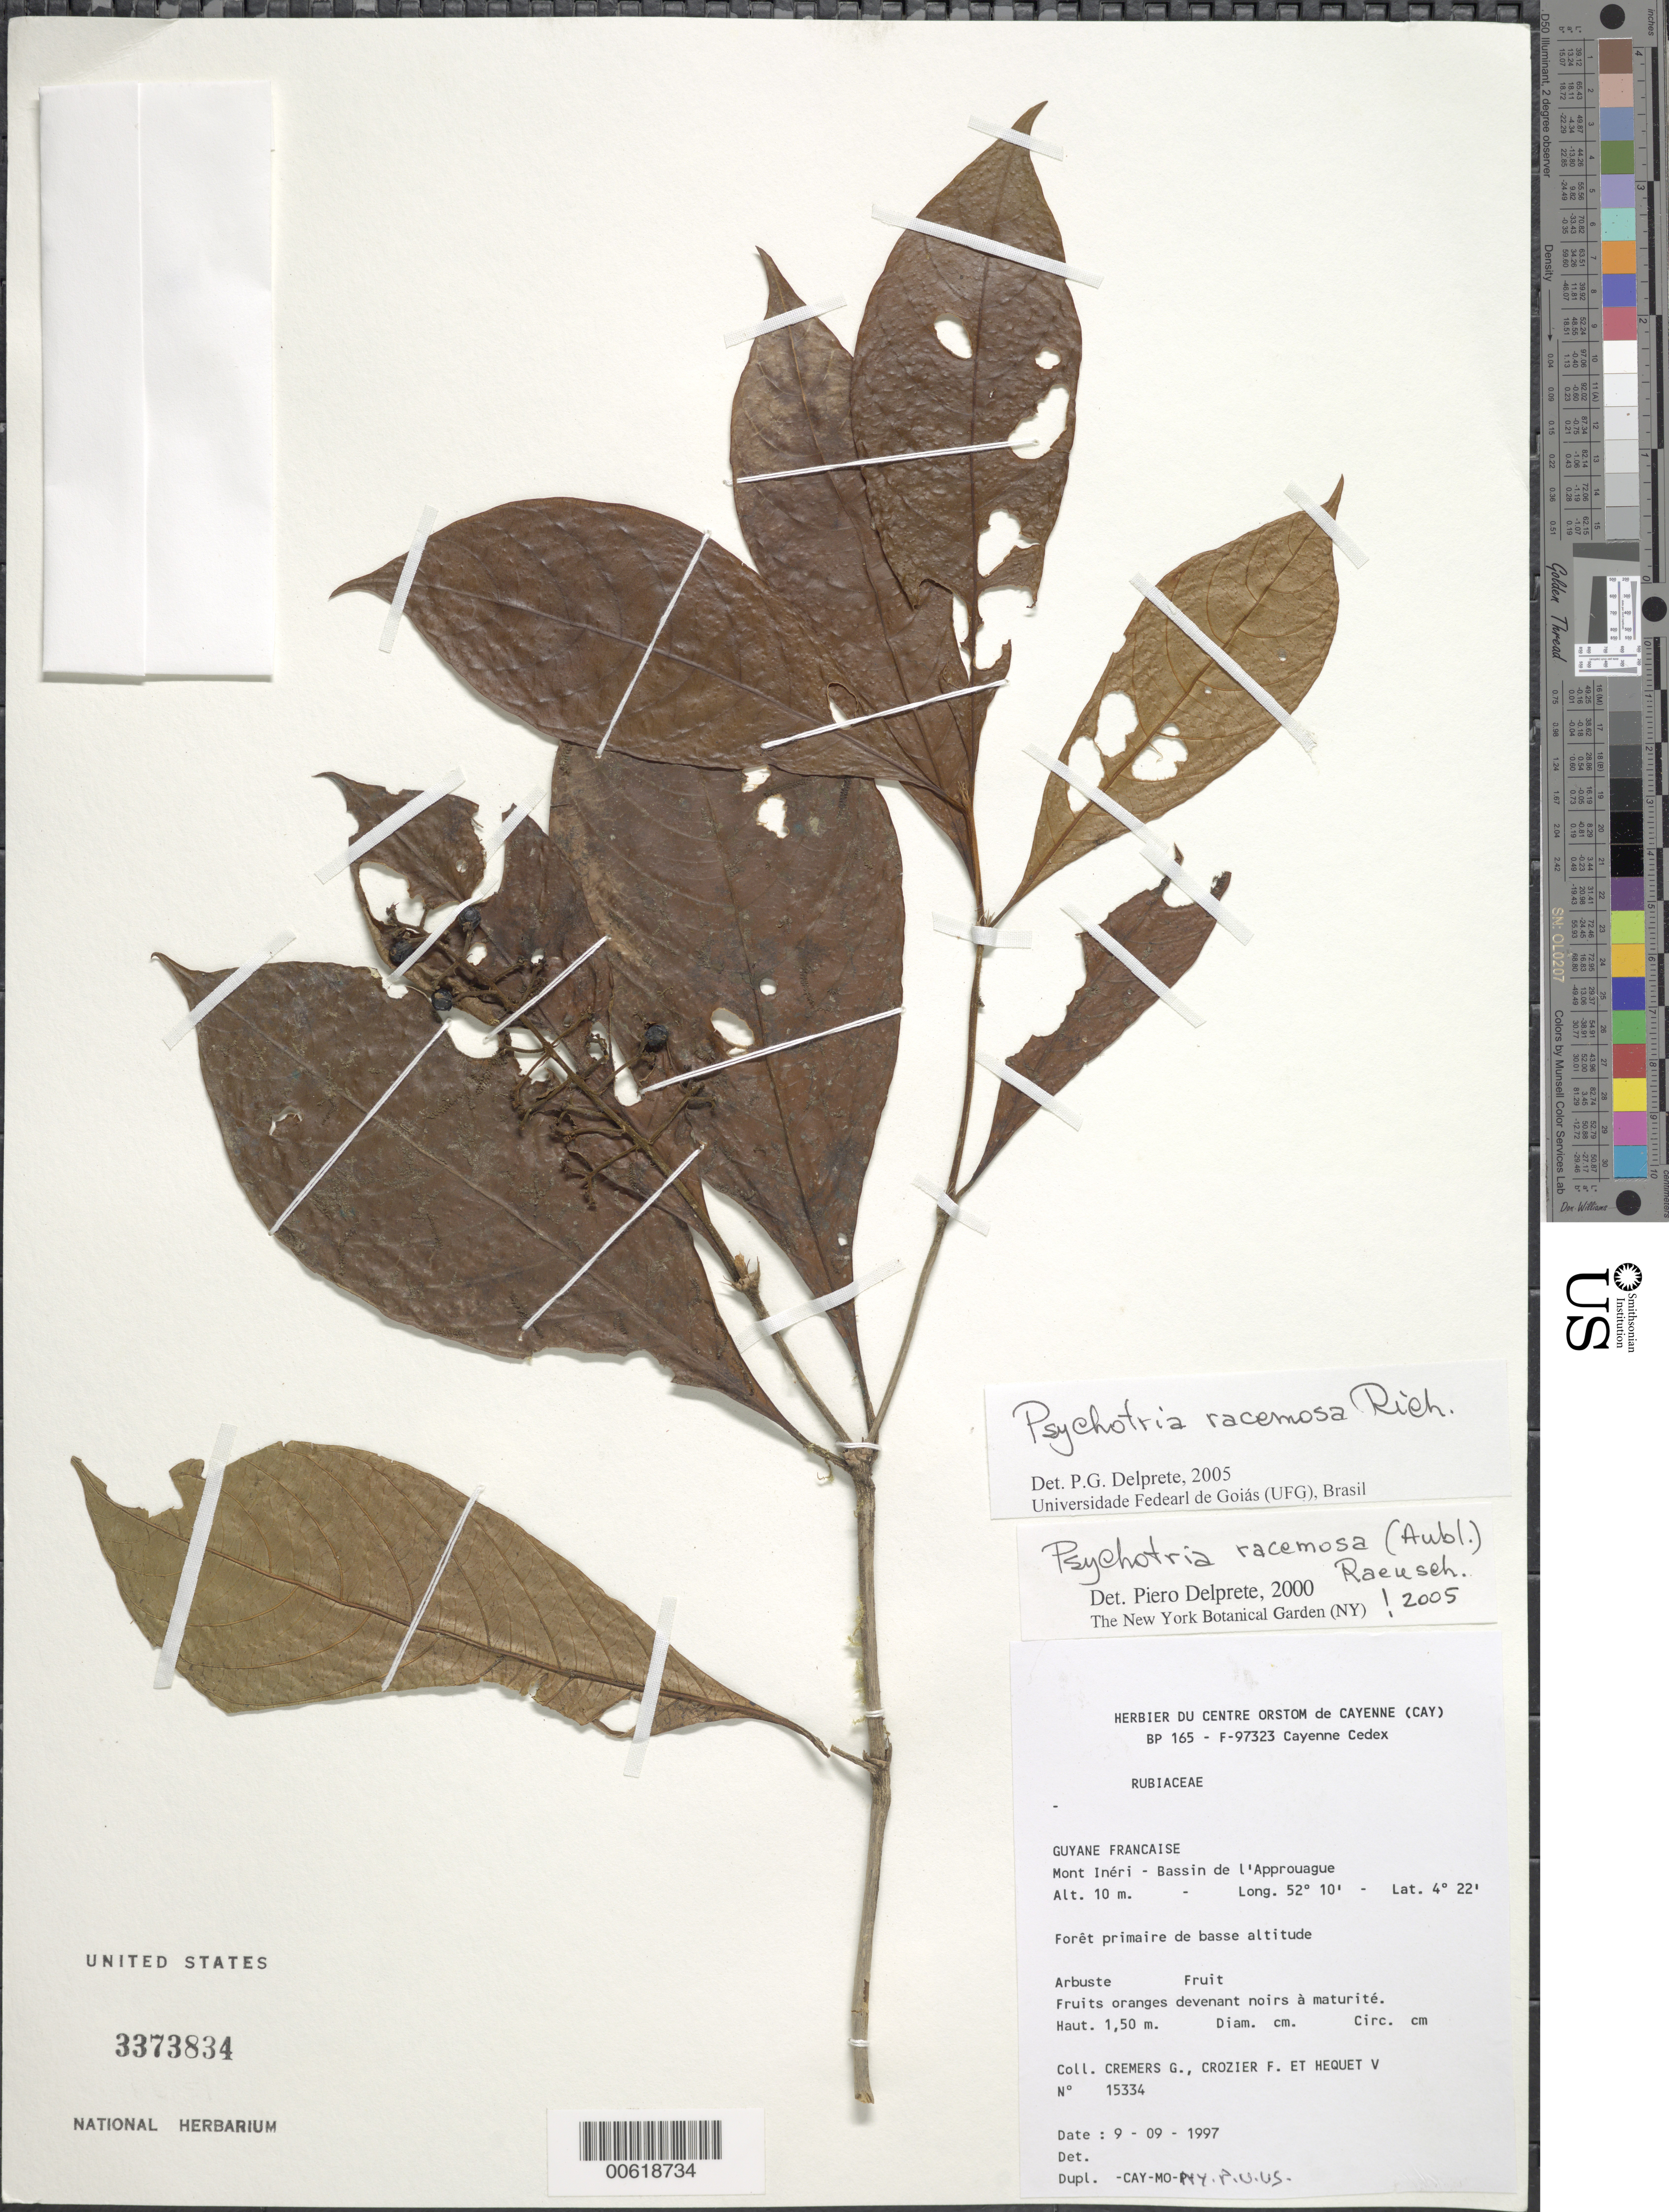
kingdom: Plantae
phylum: Tracheophyta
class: Magnoliopsida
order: Gentianales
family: Rubiaceae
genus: Palicourea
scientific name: Palicourea racemosa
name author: (Aubl.) Borhidi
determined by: Kirkbride, J. H., Jr.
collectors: G. Cremers, F. Crozier & V. Hequet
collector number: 15334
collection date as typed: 9-Sep-97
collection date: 1997-09-09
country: French Guiana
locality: Mont Inéri, Bassin de l'Approuague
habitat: Low primary forest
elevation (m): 10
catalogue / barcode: US 3373834